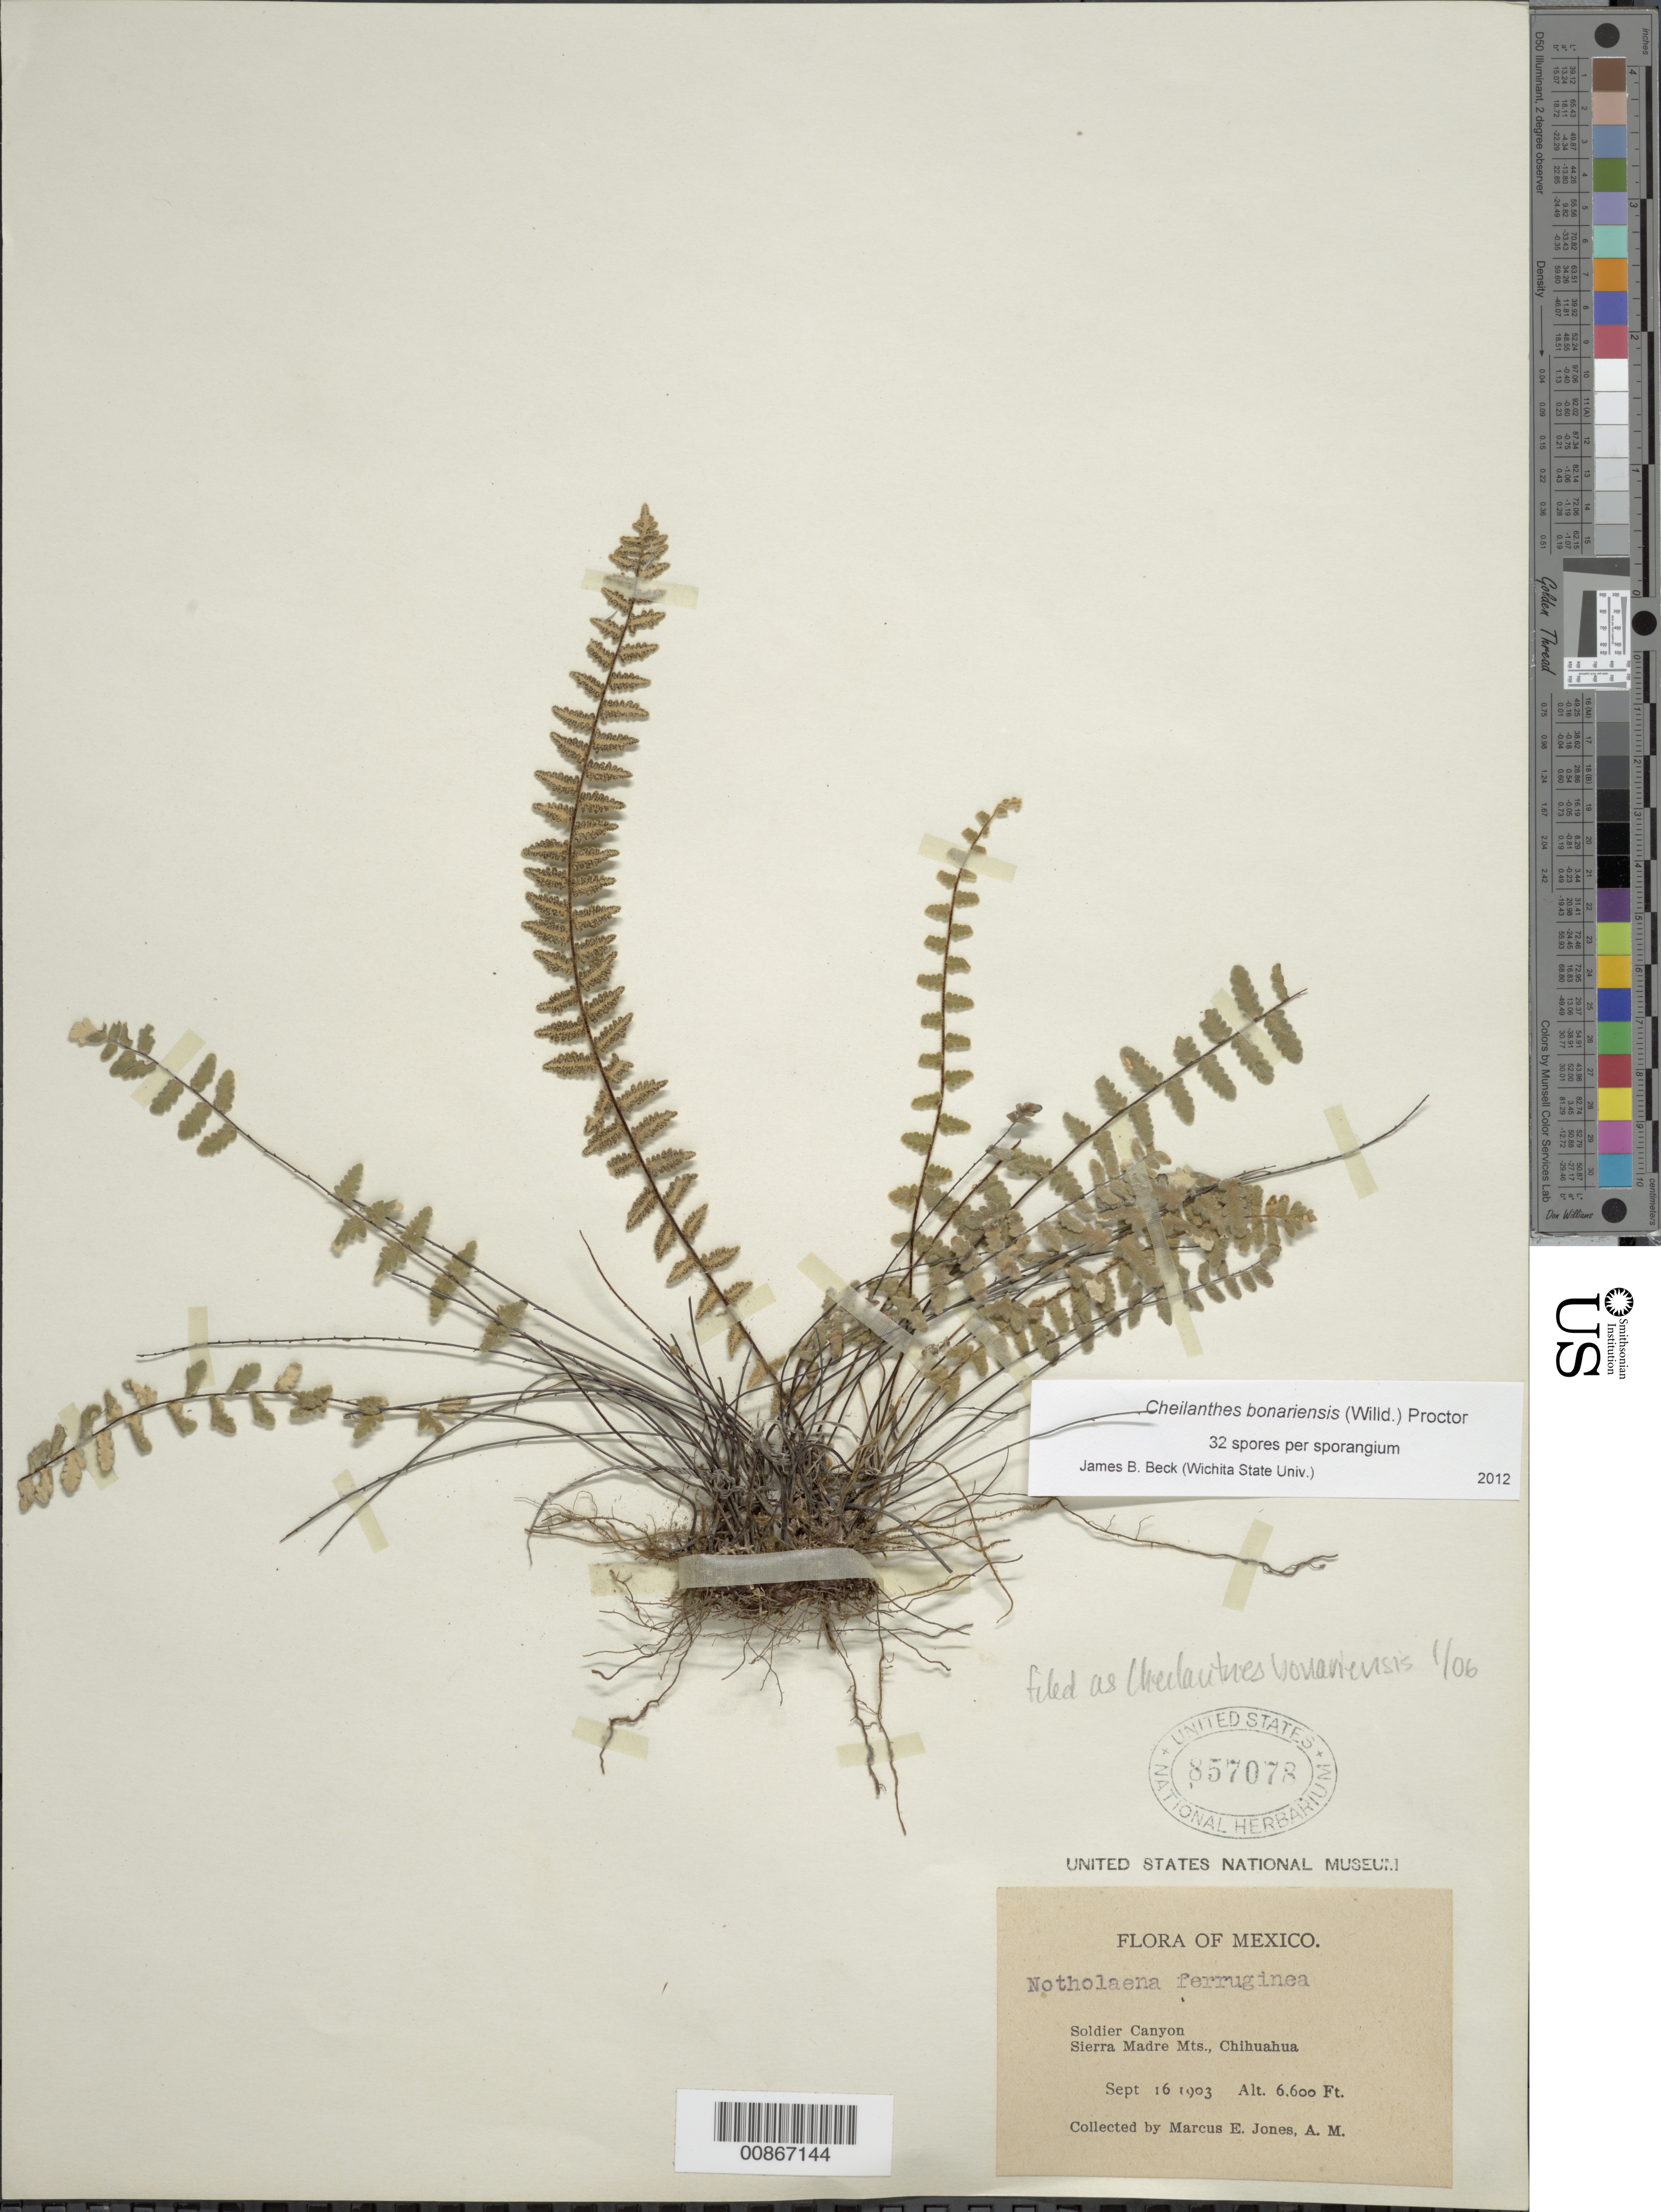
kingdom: Plantae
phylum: Tracheophyta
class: Polypodiopsida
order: Polypodiales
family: Pteridaceae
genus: Myriopteris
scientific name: Myriopteris aurea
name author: (Poir.) Grusz & Windham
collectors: M. E. Jones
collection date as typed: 16 Sep 1903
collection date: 1903-09-16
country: Mexico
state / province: Chihuahua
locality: Soldier Canyon, Sierra Madre Mts., Chihuahua.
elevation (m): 2012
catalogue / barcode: US 857078